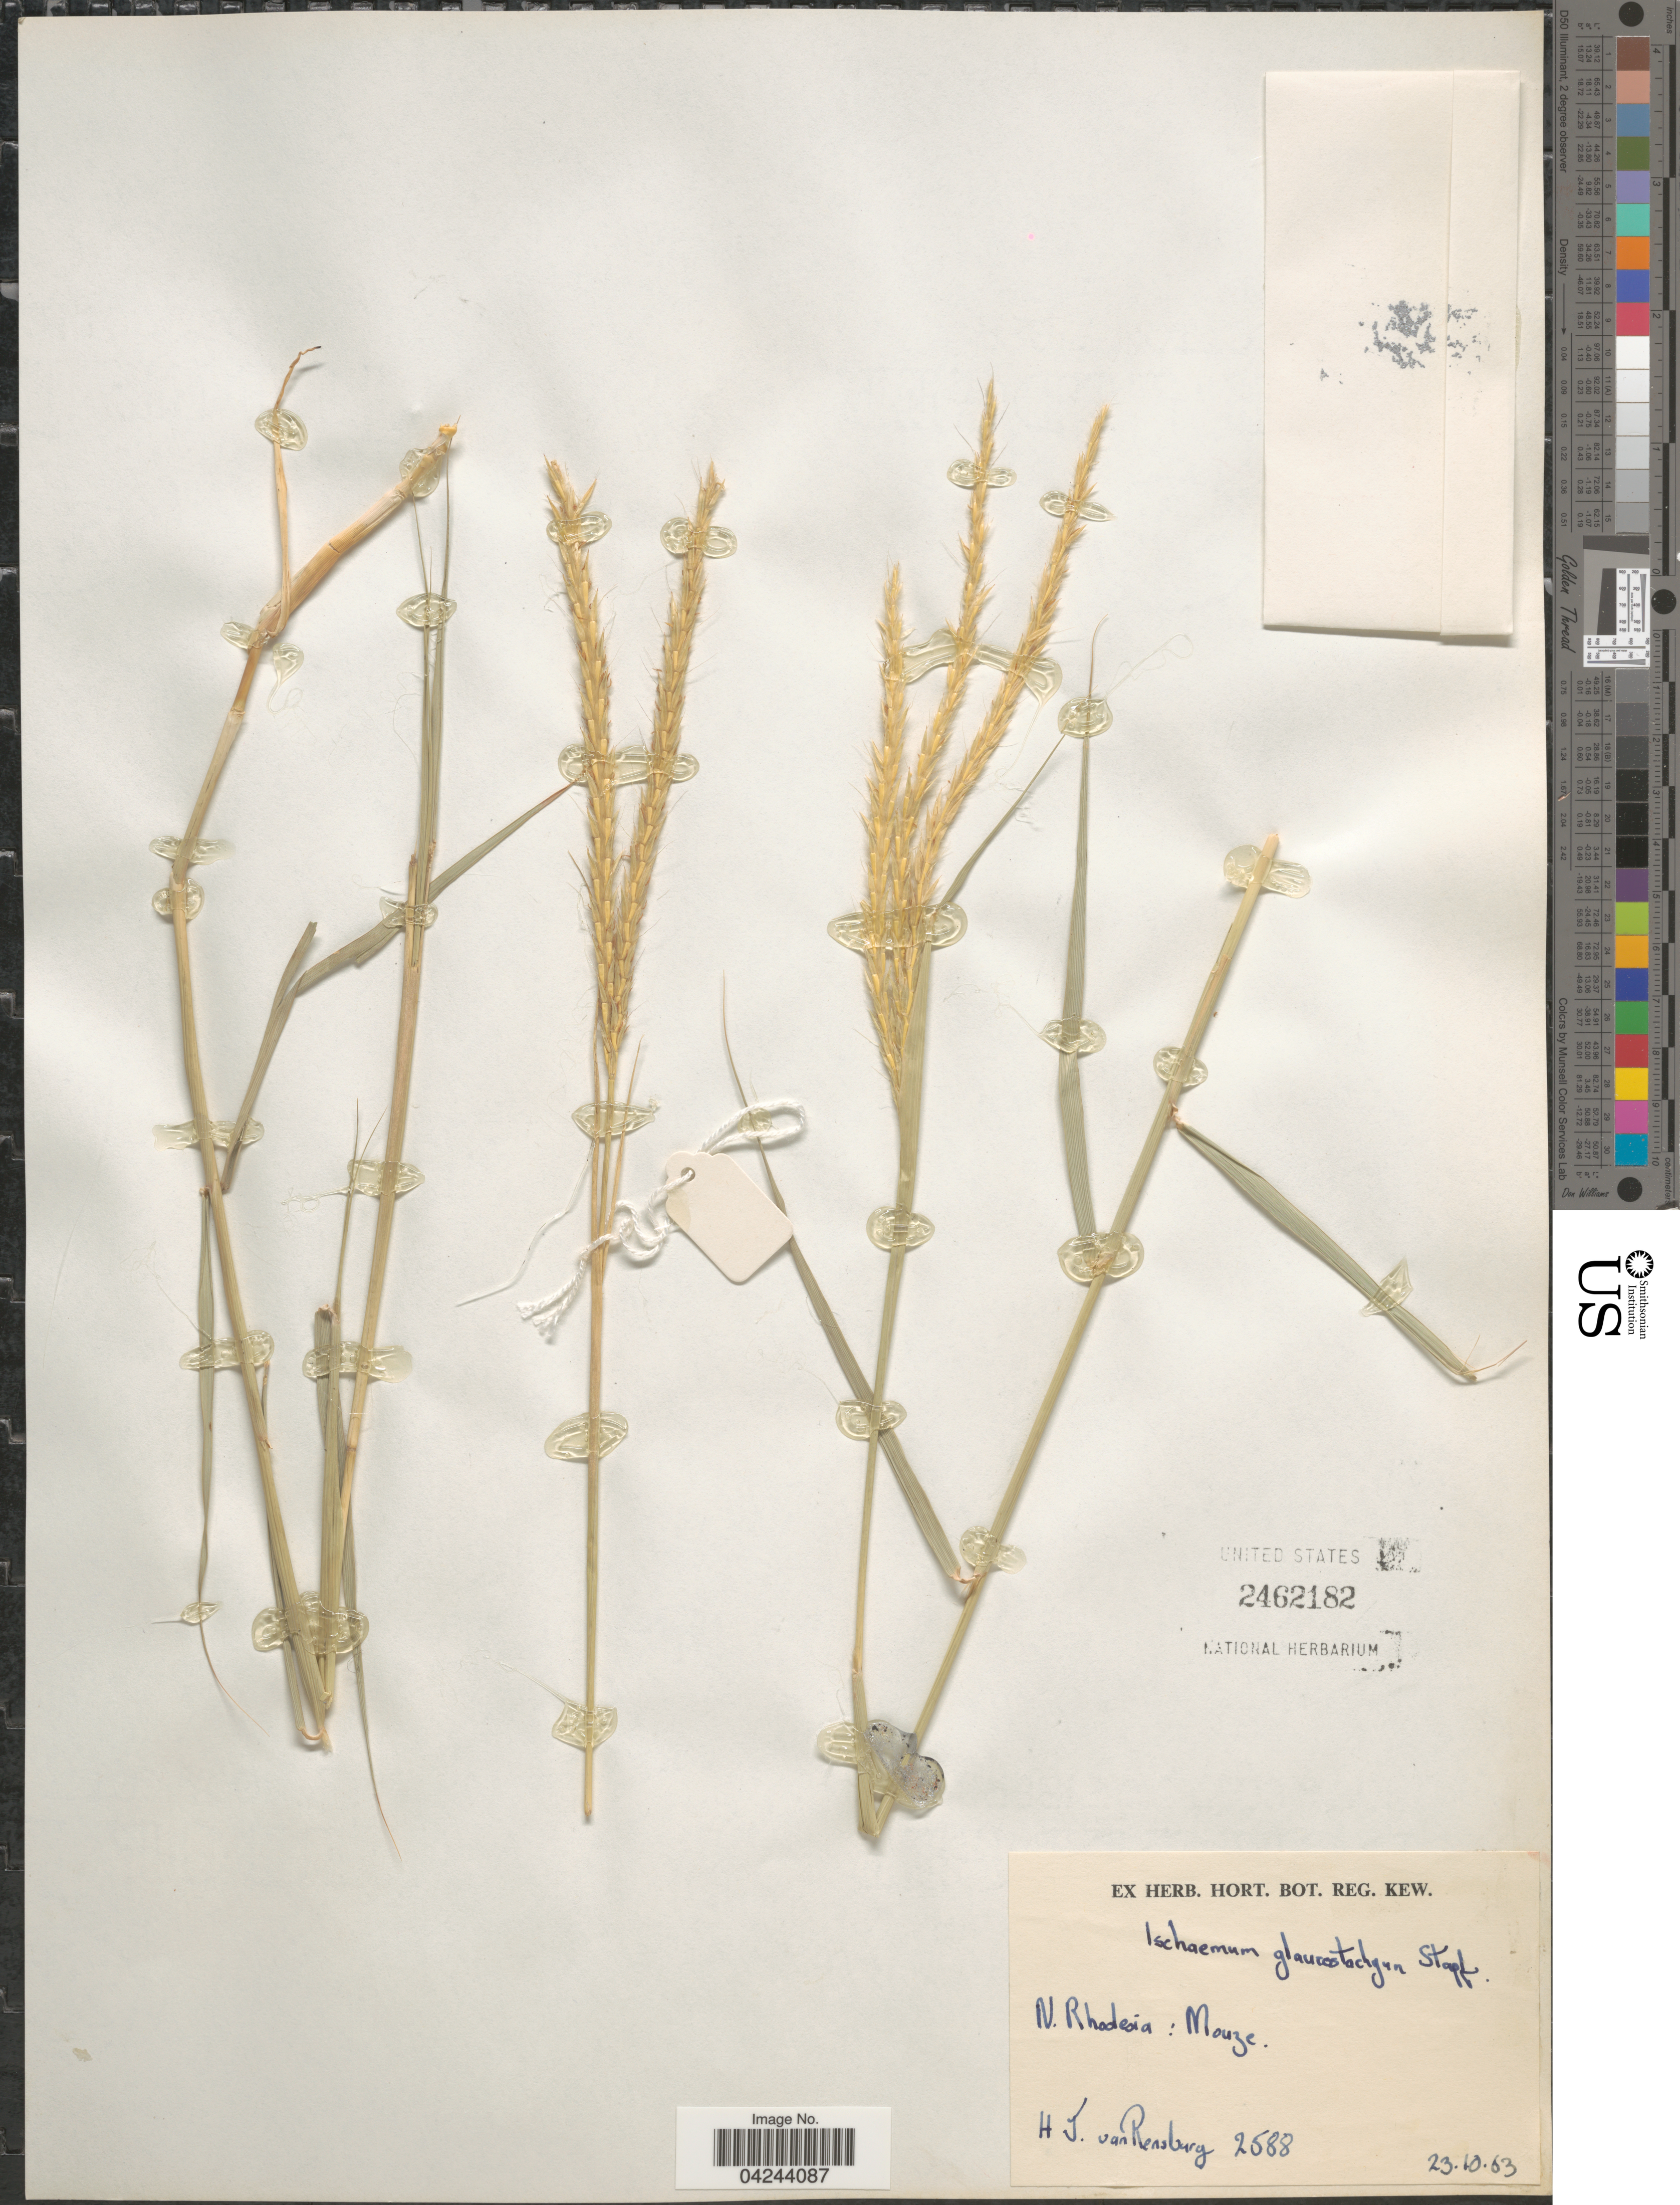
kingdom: Plantae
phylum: Tracheophyta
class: Liliopsida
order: Poales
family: Poaceae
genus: Ischaemum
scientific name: Ischaemum afrum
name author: (J.F. Gmel.) Dandy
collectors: H. van Rensburg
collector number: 2588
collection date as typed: Transcribed d/m/y: 23/10/63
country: Zambia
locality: N. Rhodesia : Mouze.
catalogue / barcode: US 2462182